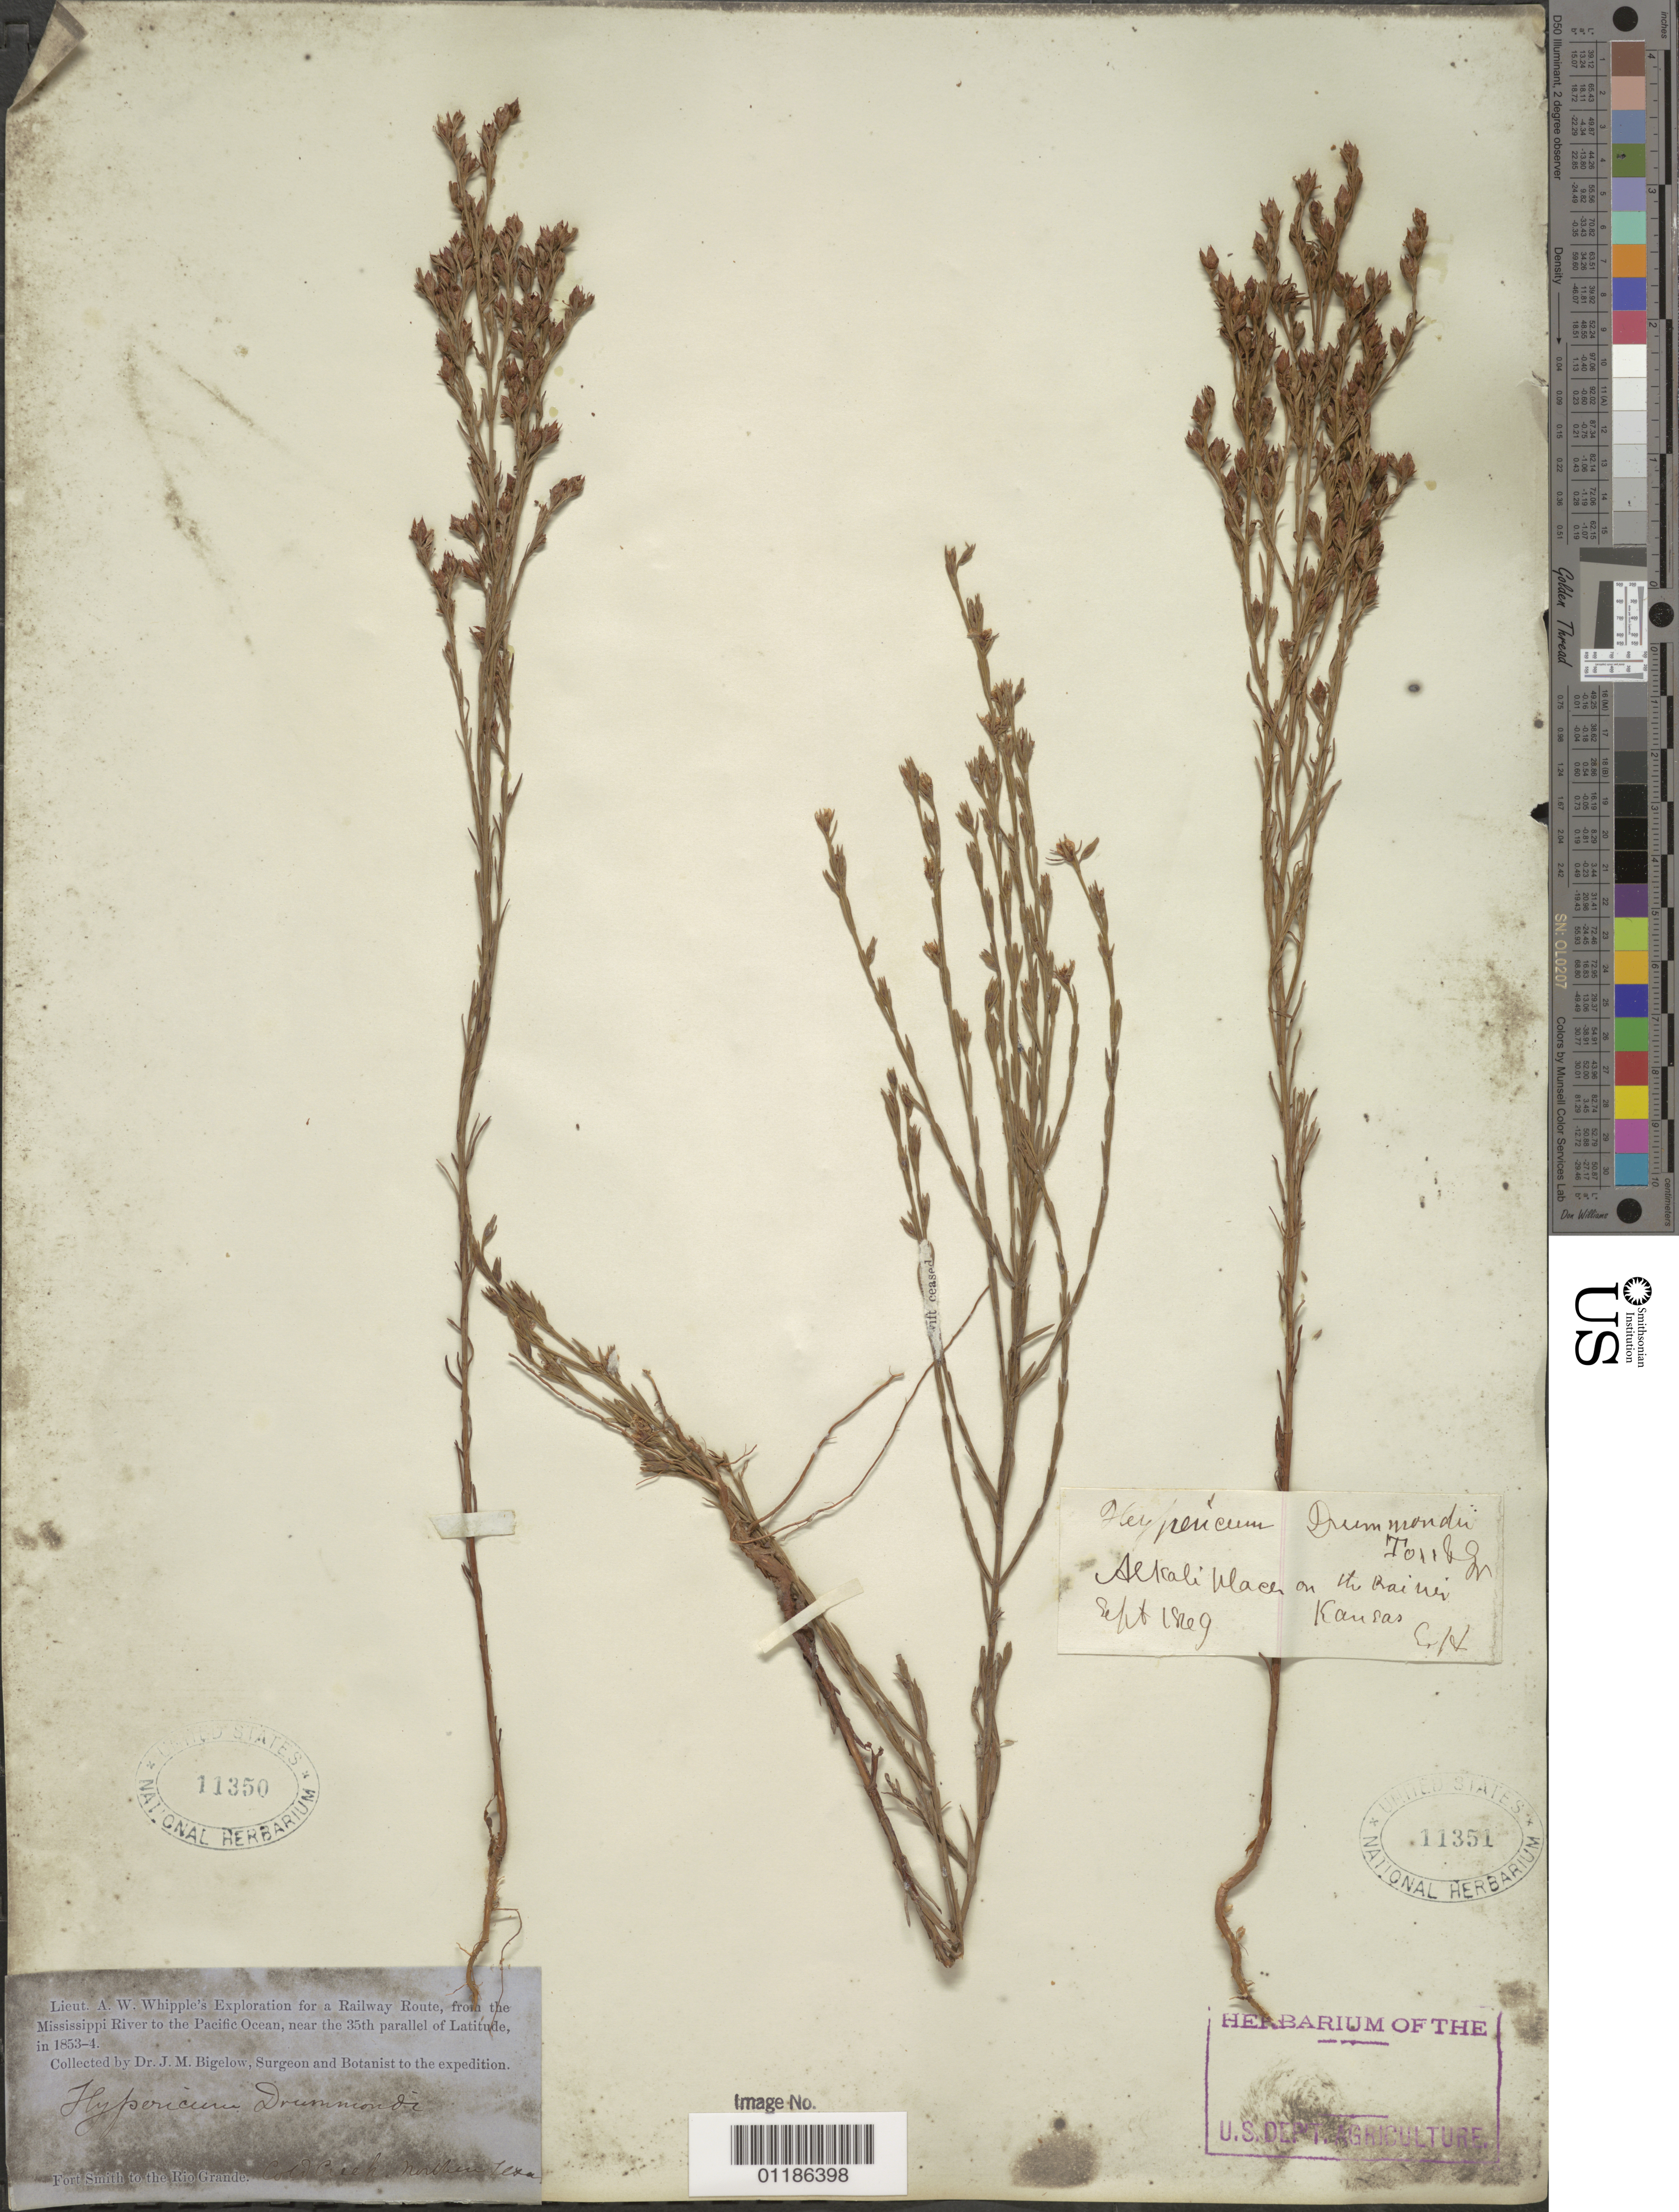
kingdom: Plantae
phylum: Tracheophyta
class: Magnoliopsida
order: Malpighiales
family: Hypericaceae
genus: Hypericum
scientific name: Hypericum drummondii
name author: (Grev. & Hook.) Torr. & A. Gray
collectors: J. M. Bigelow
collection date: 1853/1854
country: United States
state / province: Texas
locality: Fort Smith to Rio Grande, Cold Creek, Northern Texas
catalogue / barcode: US 11350